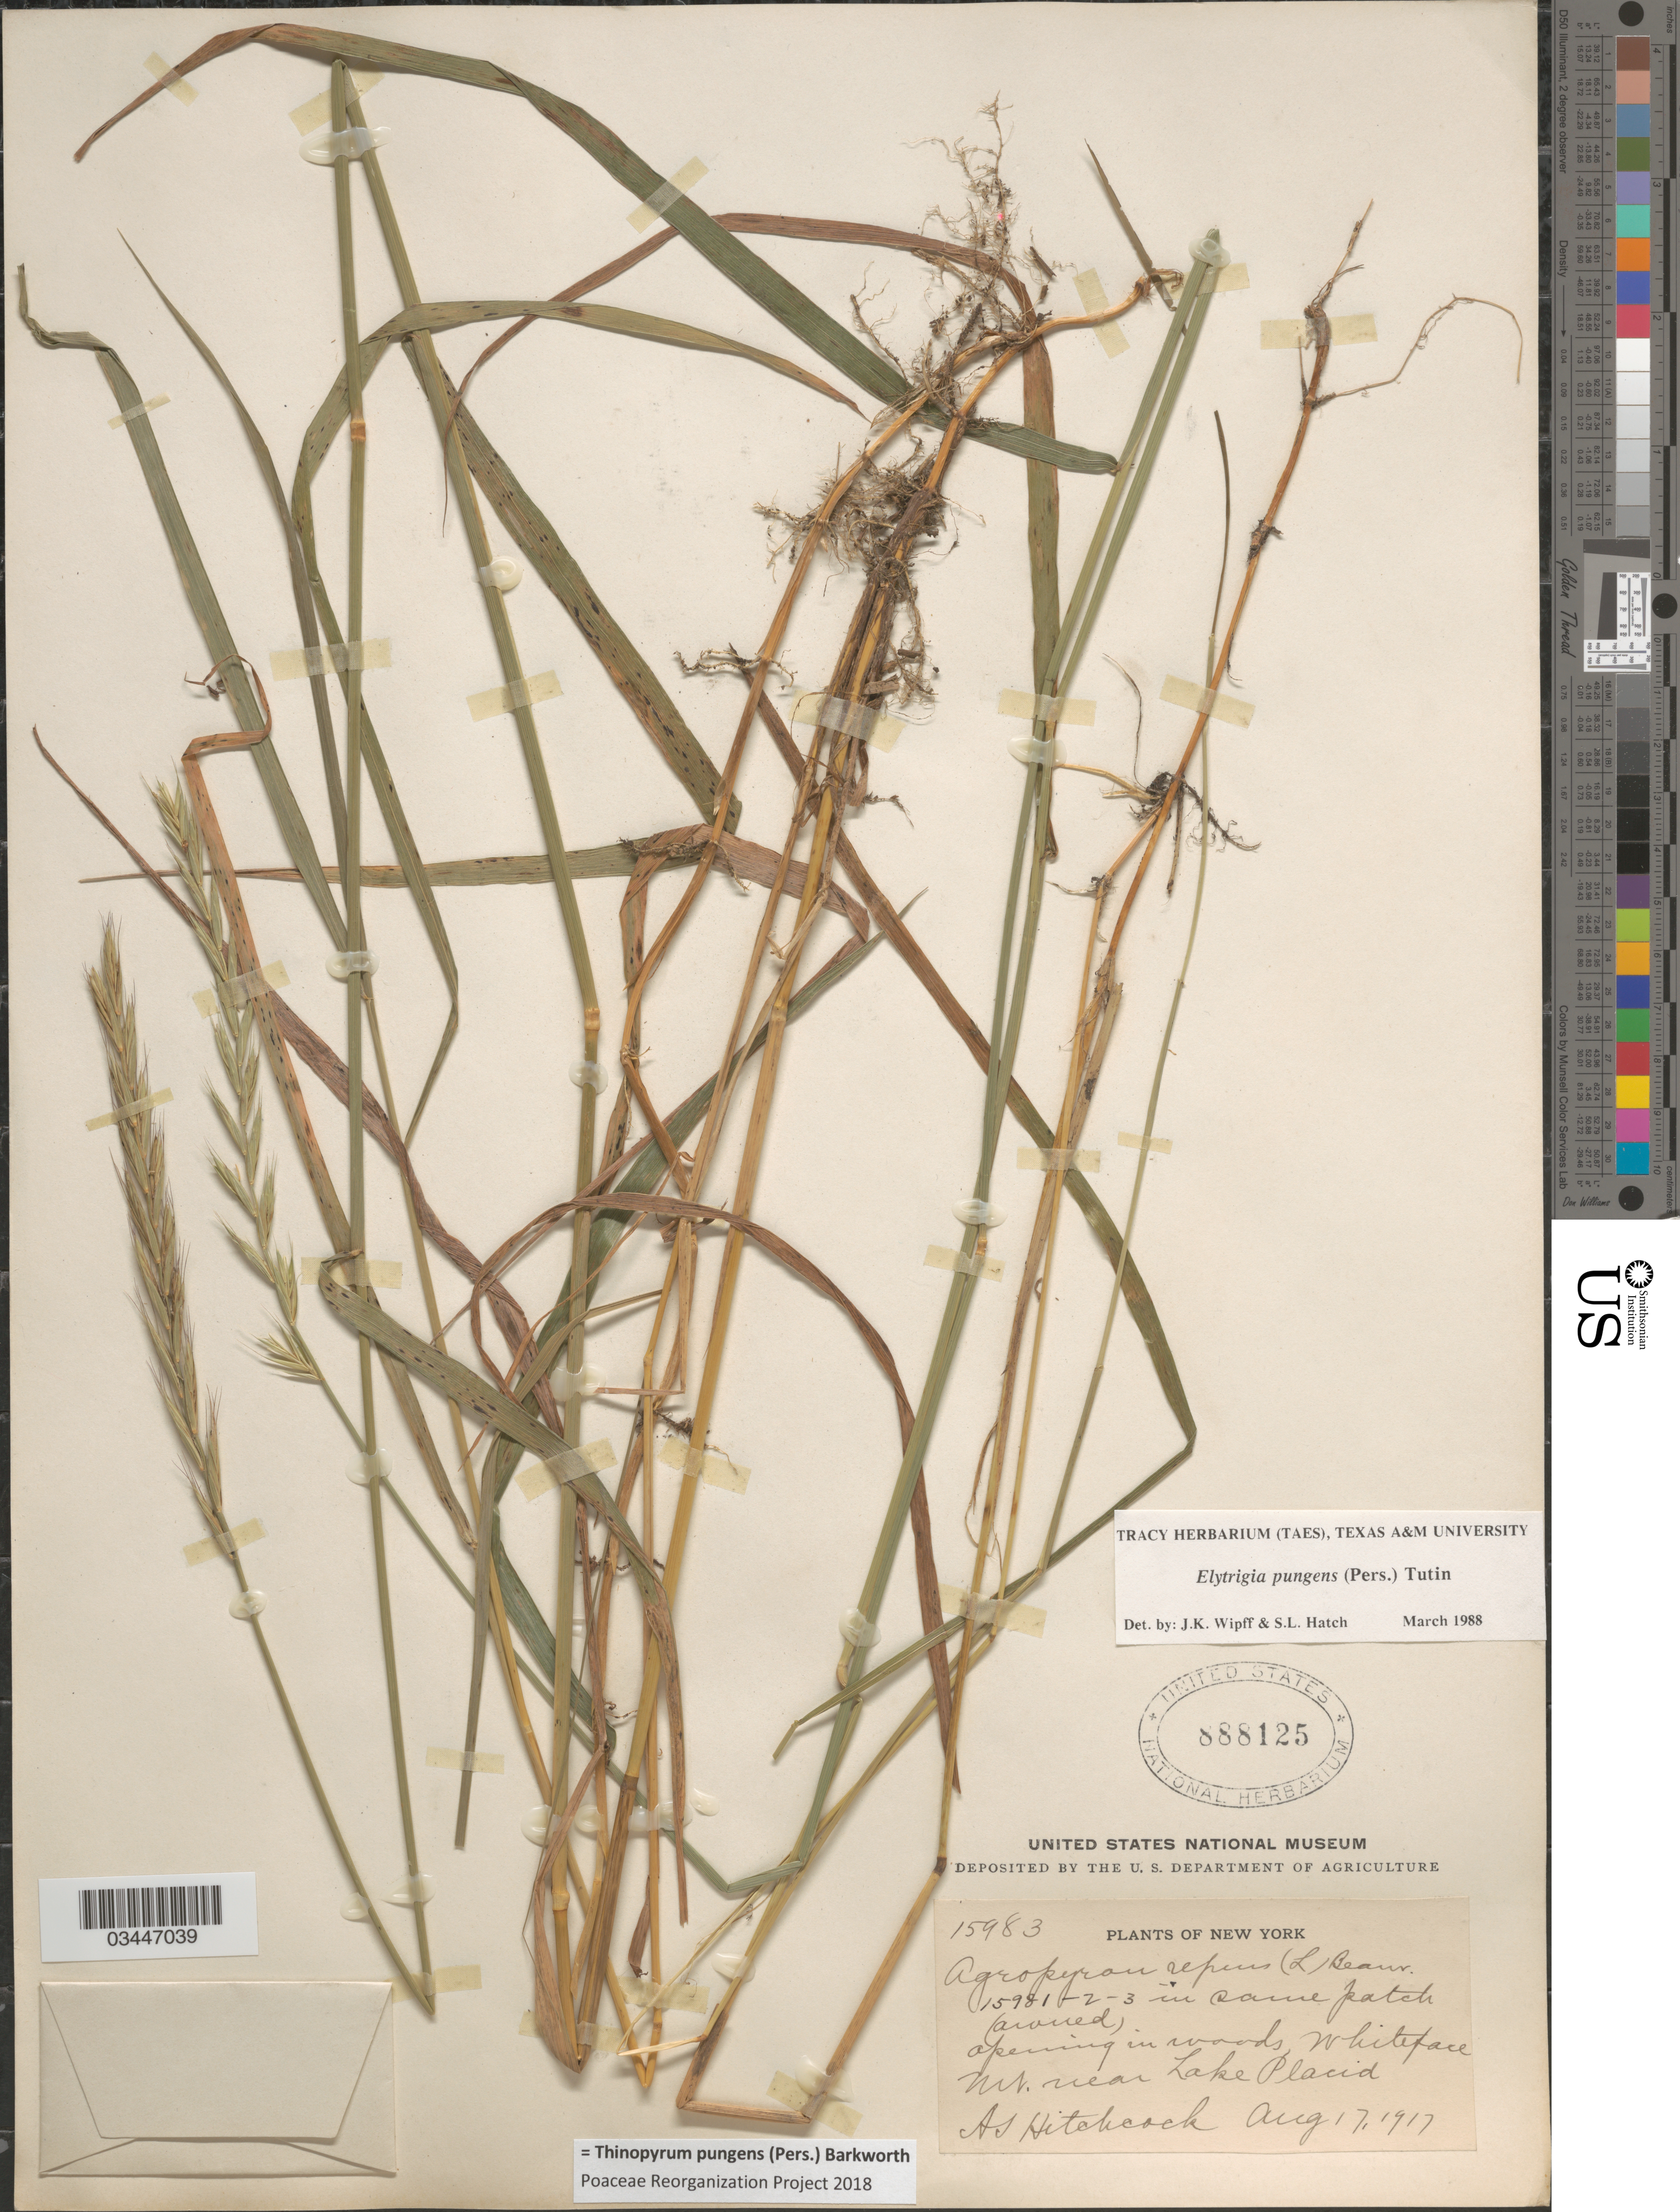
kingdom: Plantae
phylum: Tracheophyta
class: Liliopsida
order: Poales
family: Poaceae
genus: Thinopyrum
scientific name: Thinopyrum pungens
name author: (Pers.) Barkworth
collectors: A. S. Hitchcock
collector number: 15983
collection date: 1917-08-17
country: United States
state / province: New York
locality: Opening in woods. Whiteface Mt. near Lake Placid.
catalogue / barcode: US 888125